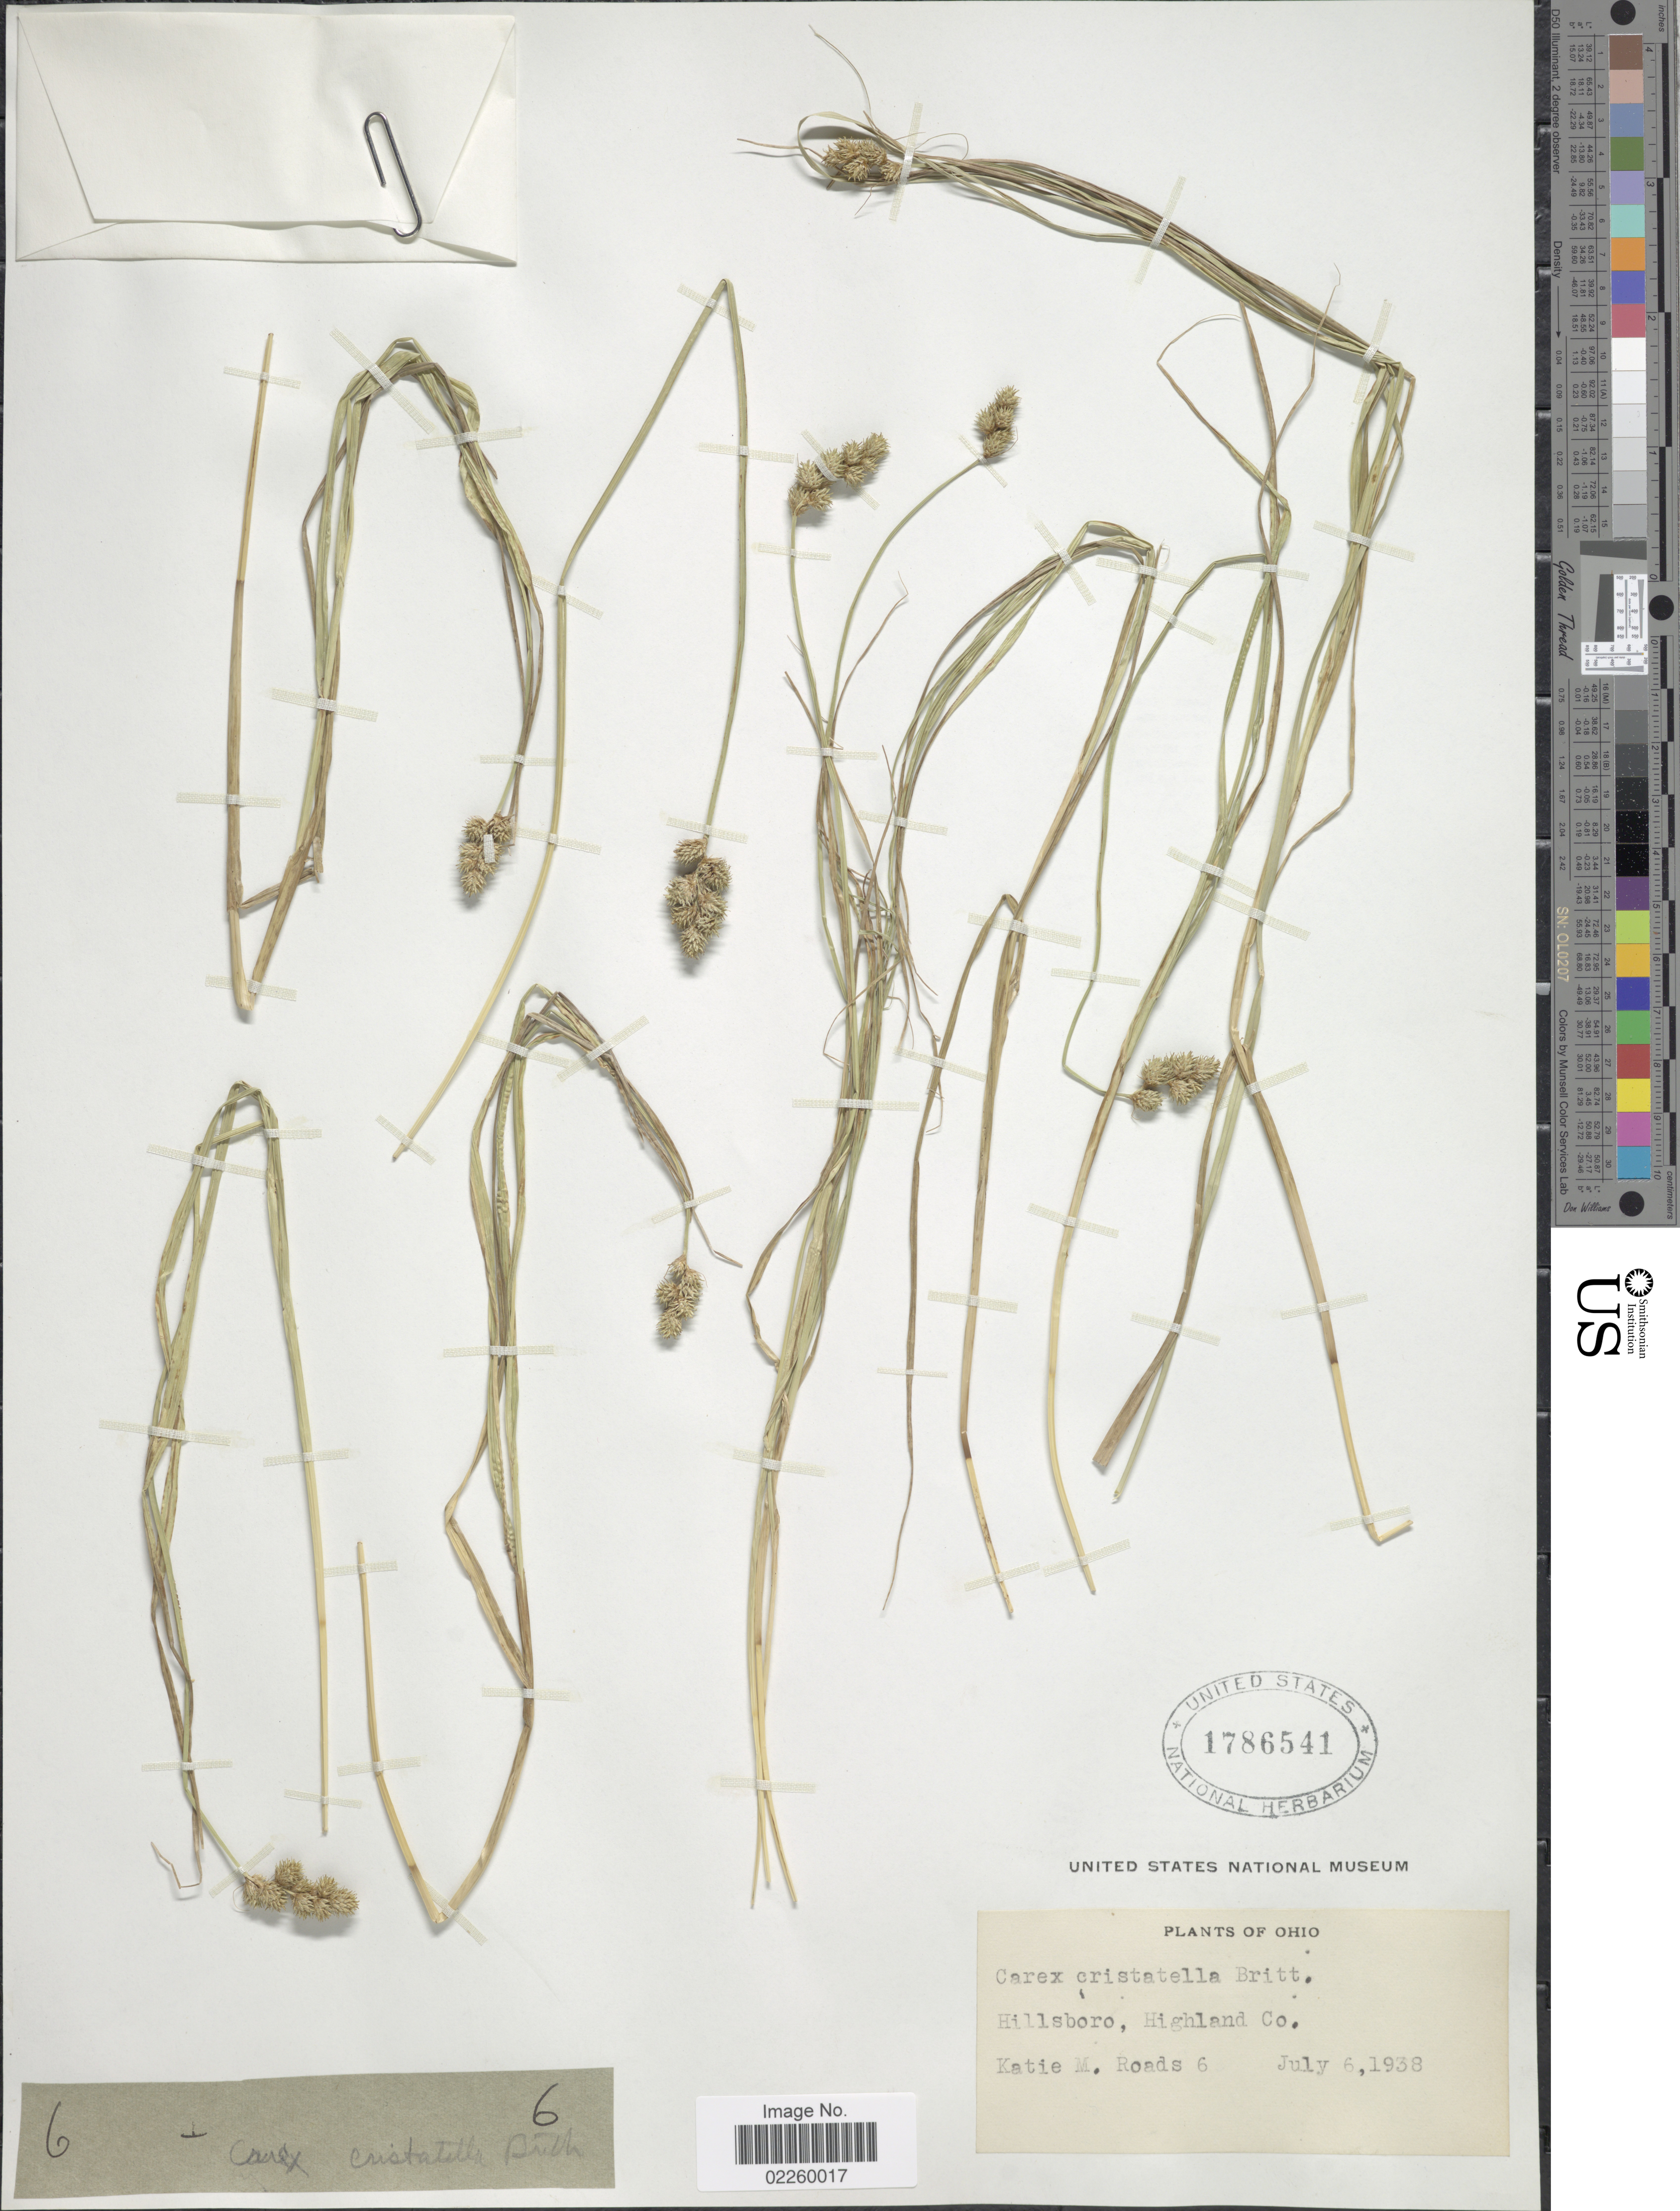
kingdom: Plantae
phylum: Tracheophyta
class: Liliopsida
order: Poales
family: Cyperaceae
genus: Carex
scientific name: Carex cristatella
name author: Britton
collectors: K. Roads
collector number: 6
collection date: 1938-07-06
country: United States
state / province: Ohio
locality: Hillsboro, Highland Co.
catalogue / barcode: US 1786541